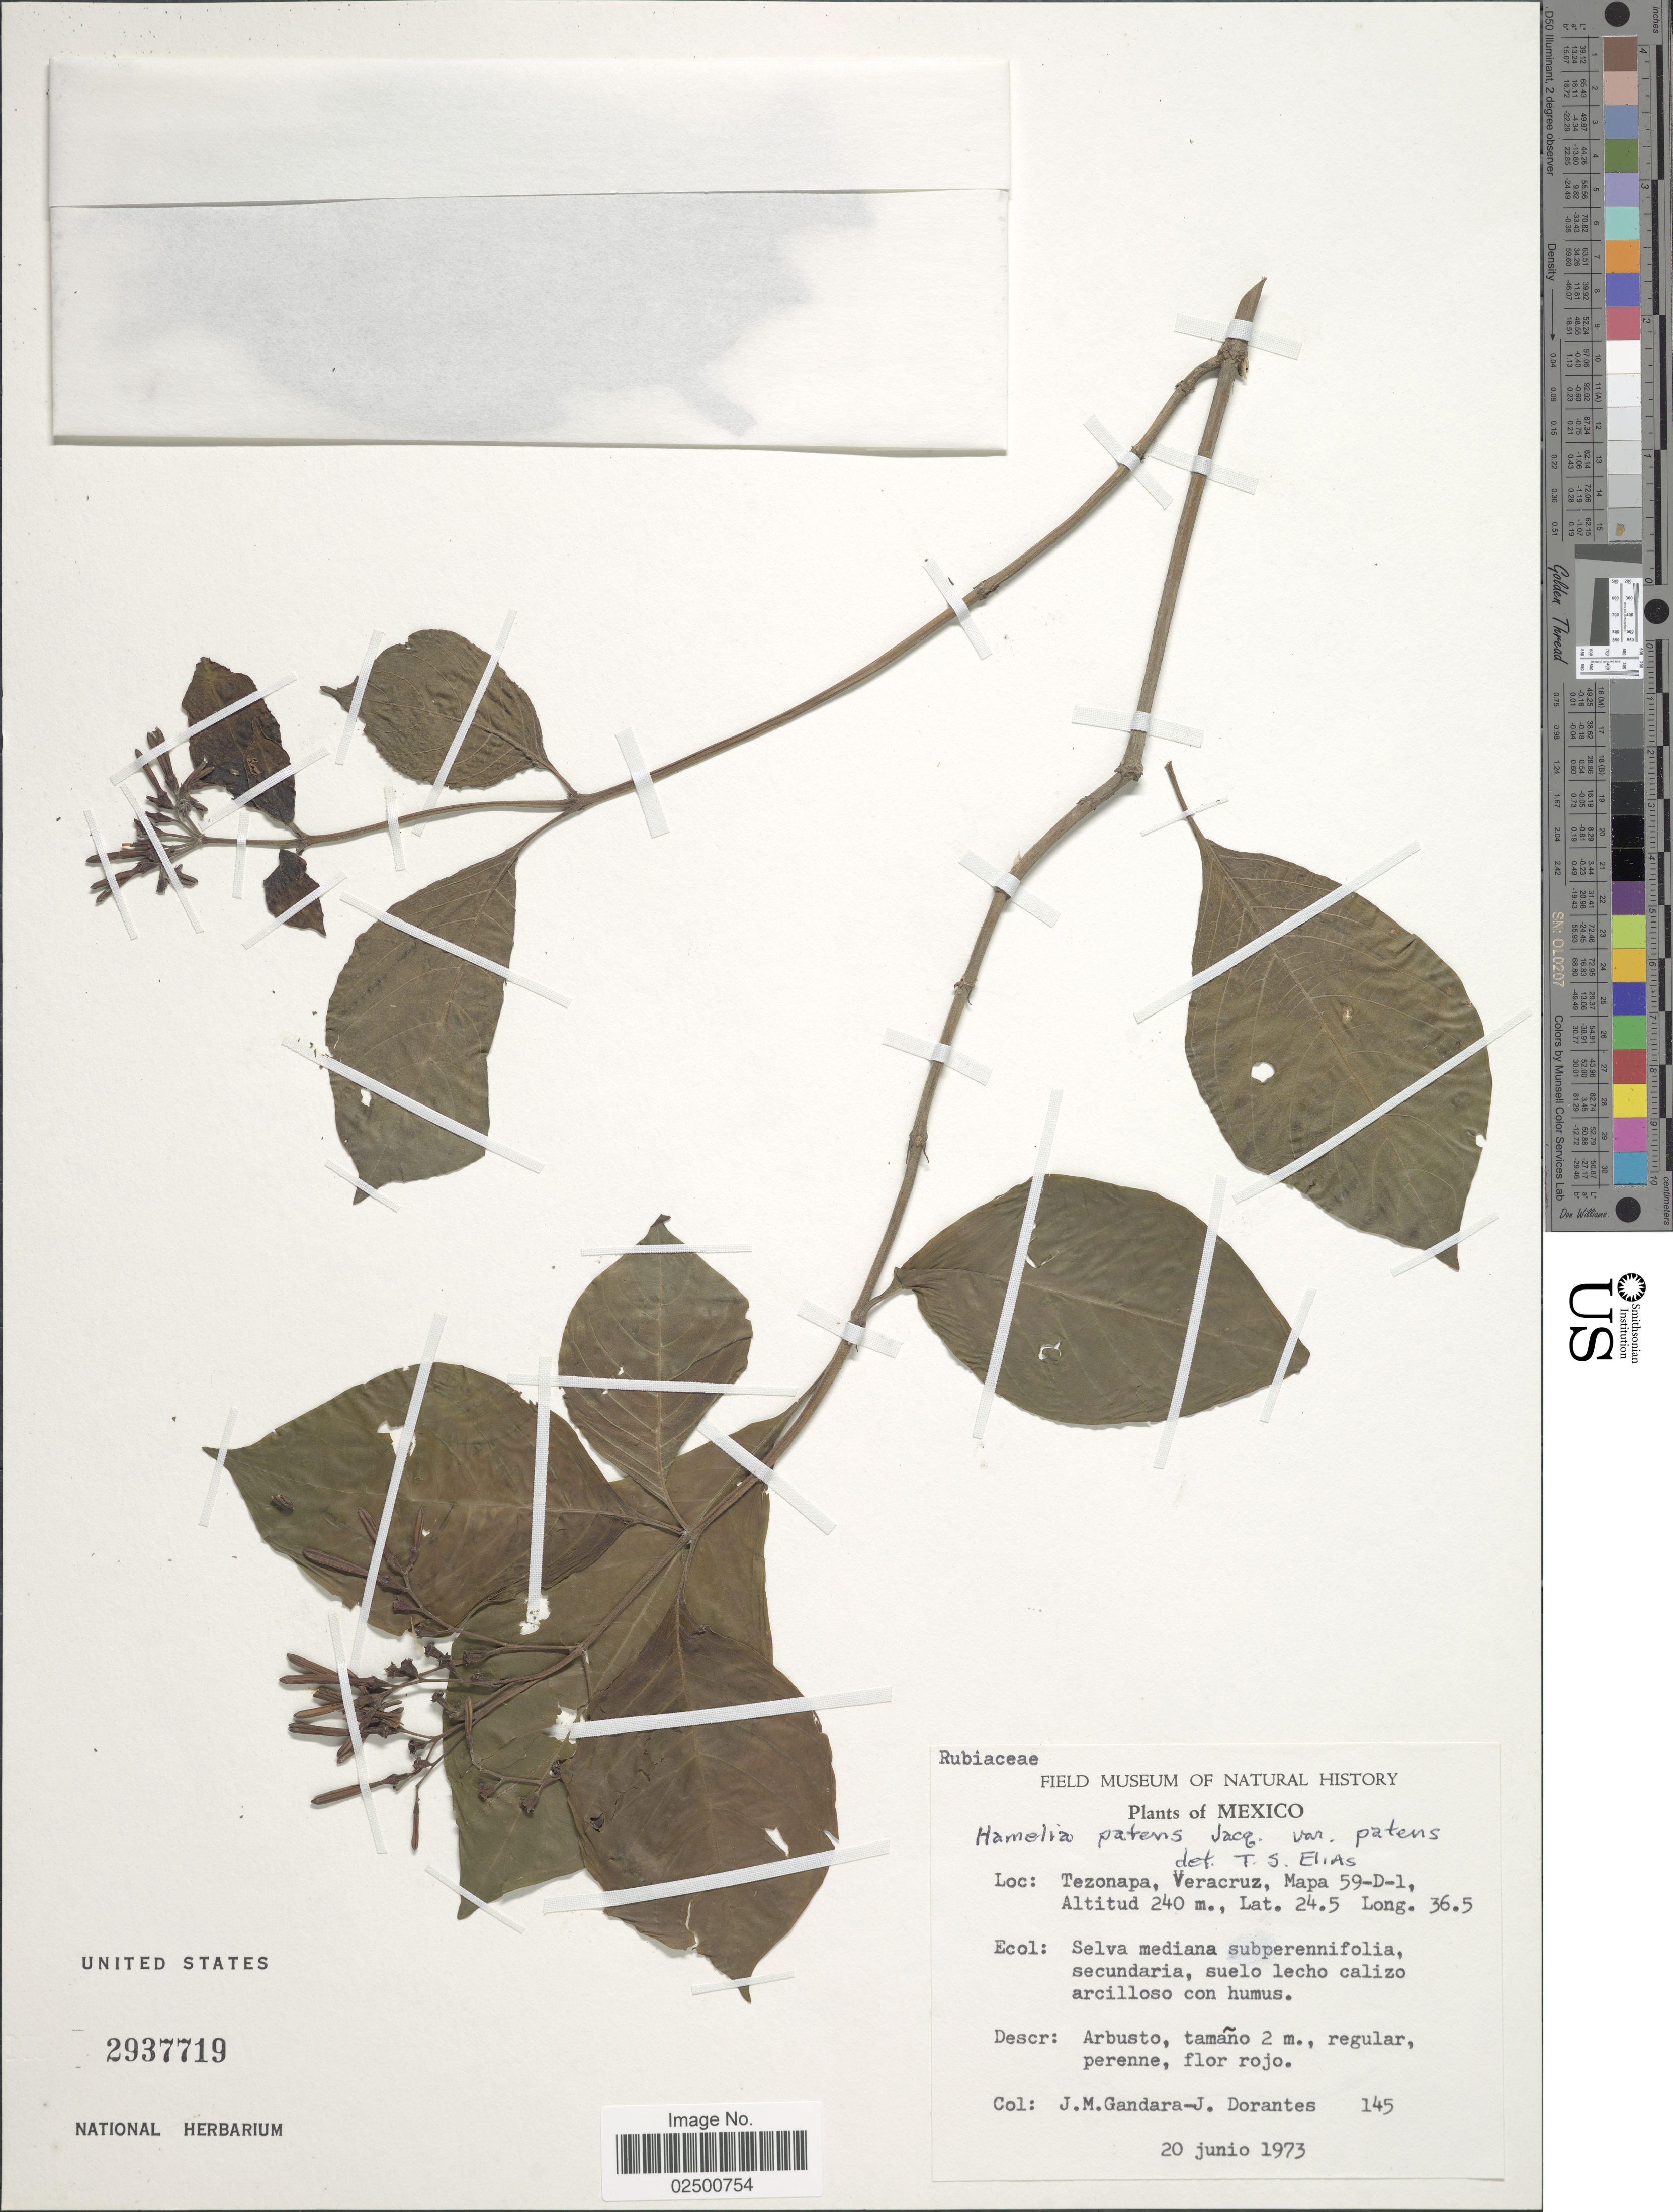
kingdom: Plantae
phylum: Tracheophyta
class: Magnoliopsida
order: Gentianales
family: Rubiaceae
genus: Hamelia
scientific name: Hamelia patens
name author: Jacq.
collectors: J. M. Gándara & J. Dorantes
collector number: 145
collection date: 1973-06-20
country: Mexico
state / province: Veracruz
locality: Tezonapa, Veracruz, Mapa 59-D-1.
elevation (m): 240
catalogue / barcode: US 2937719